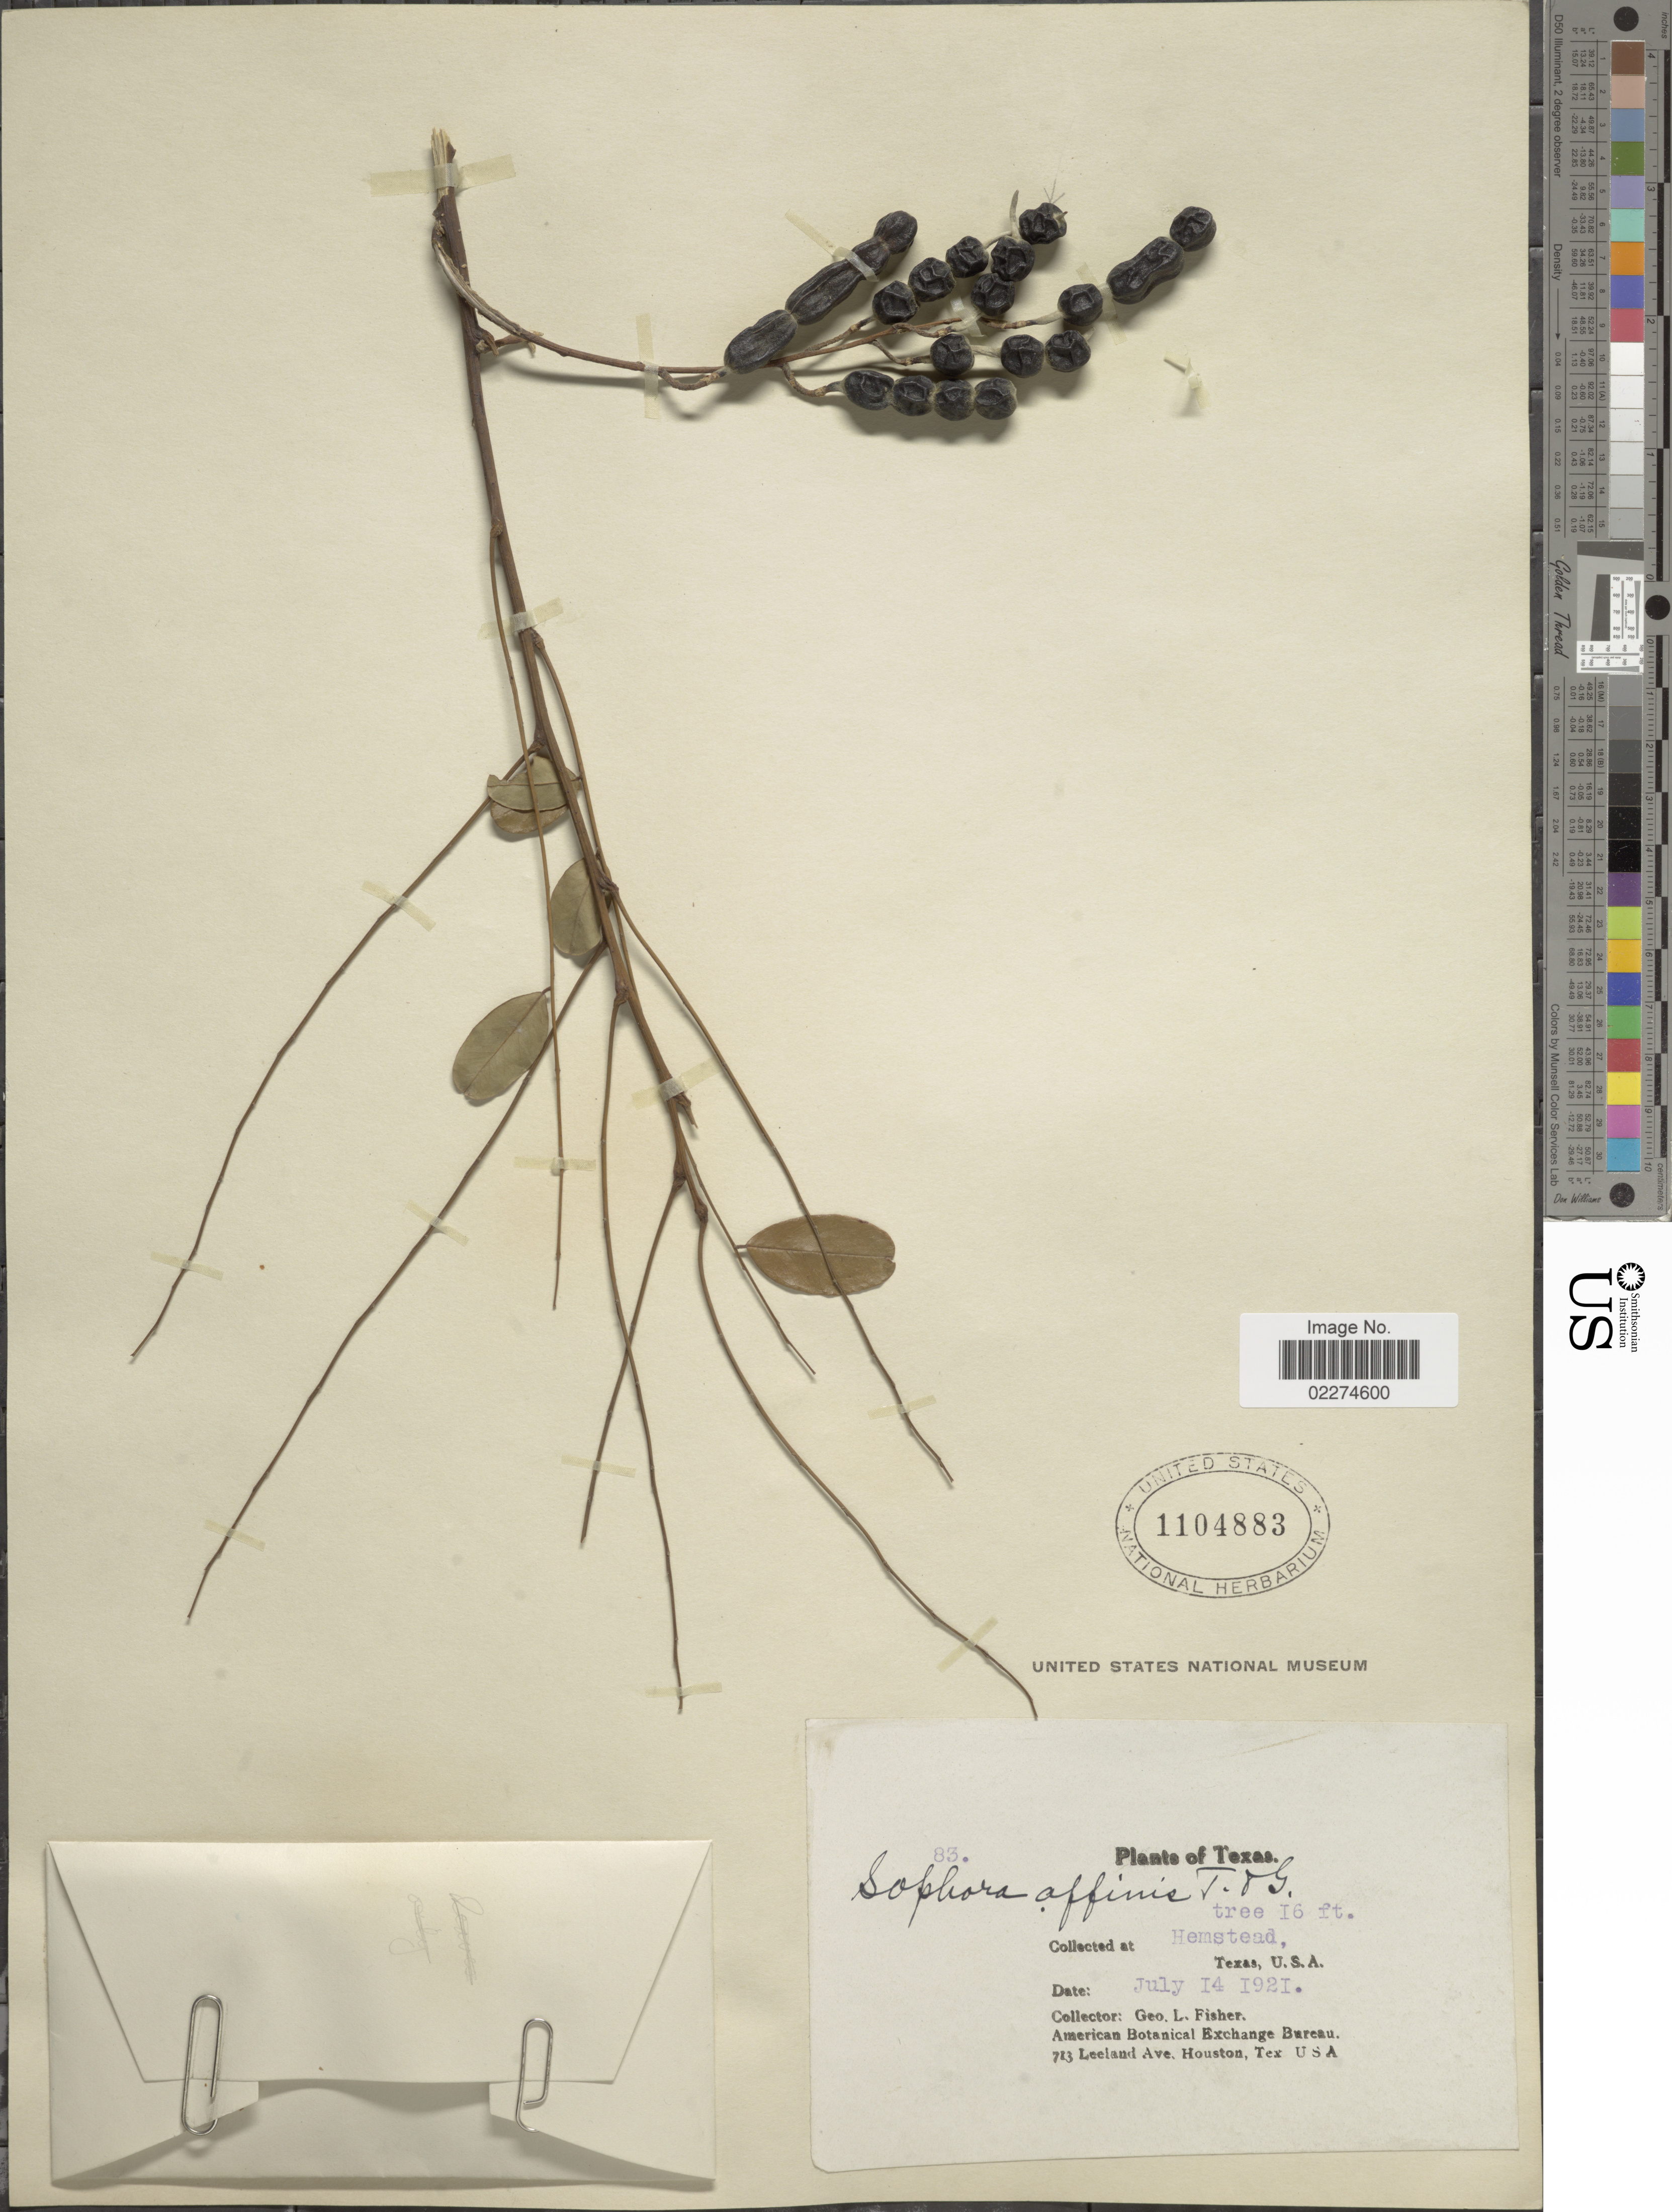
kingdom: Plantae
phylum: Tracheophyta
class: Magnoliopsida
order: Fabales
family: Fabaceae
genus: Sophora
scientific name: Sophora affinis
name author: Torr. & A. Gray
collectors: G. L. Fisher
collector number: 83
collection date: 1921-07-14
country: United States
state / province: Texas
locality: Hemstead, Texas, U.S.A.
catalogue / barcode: US 1104883